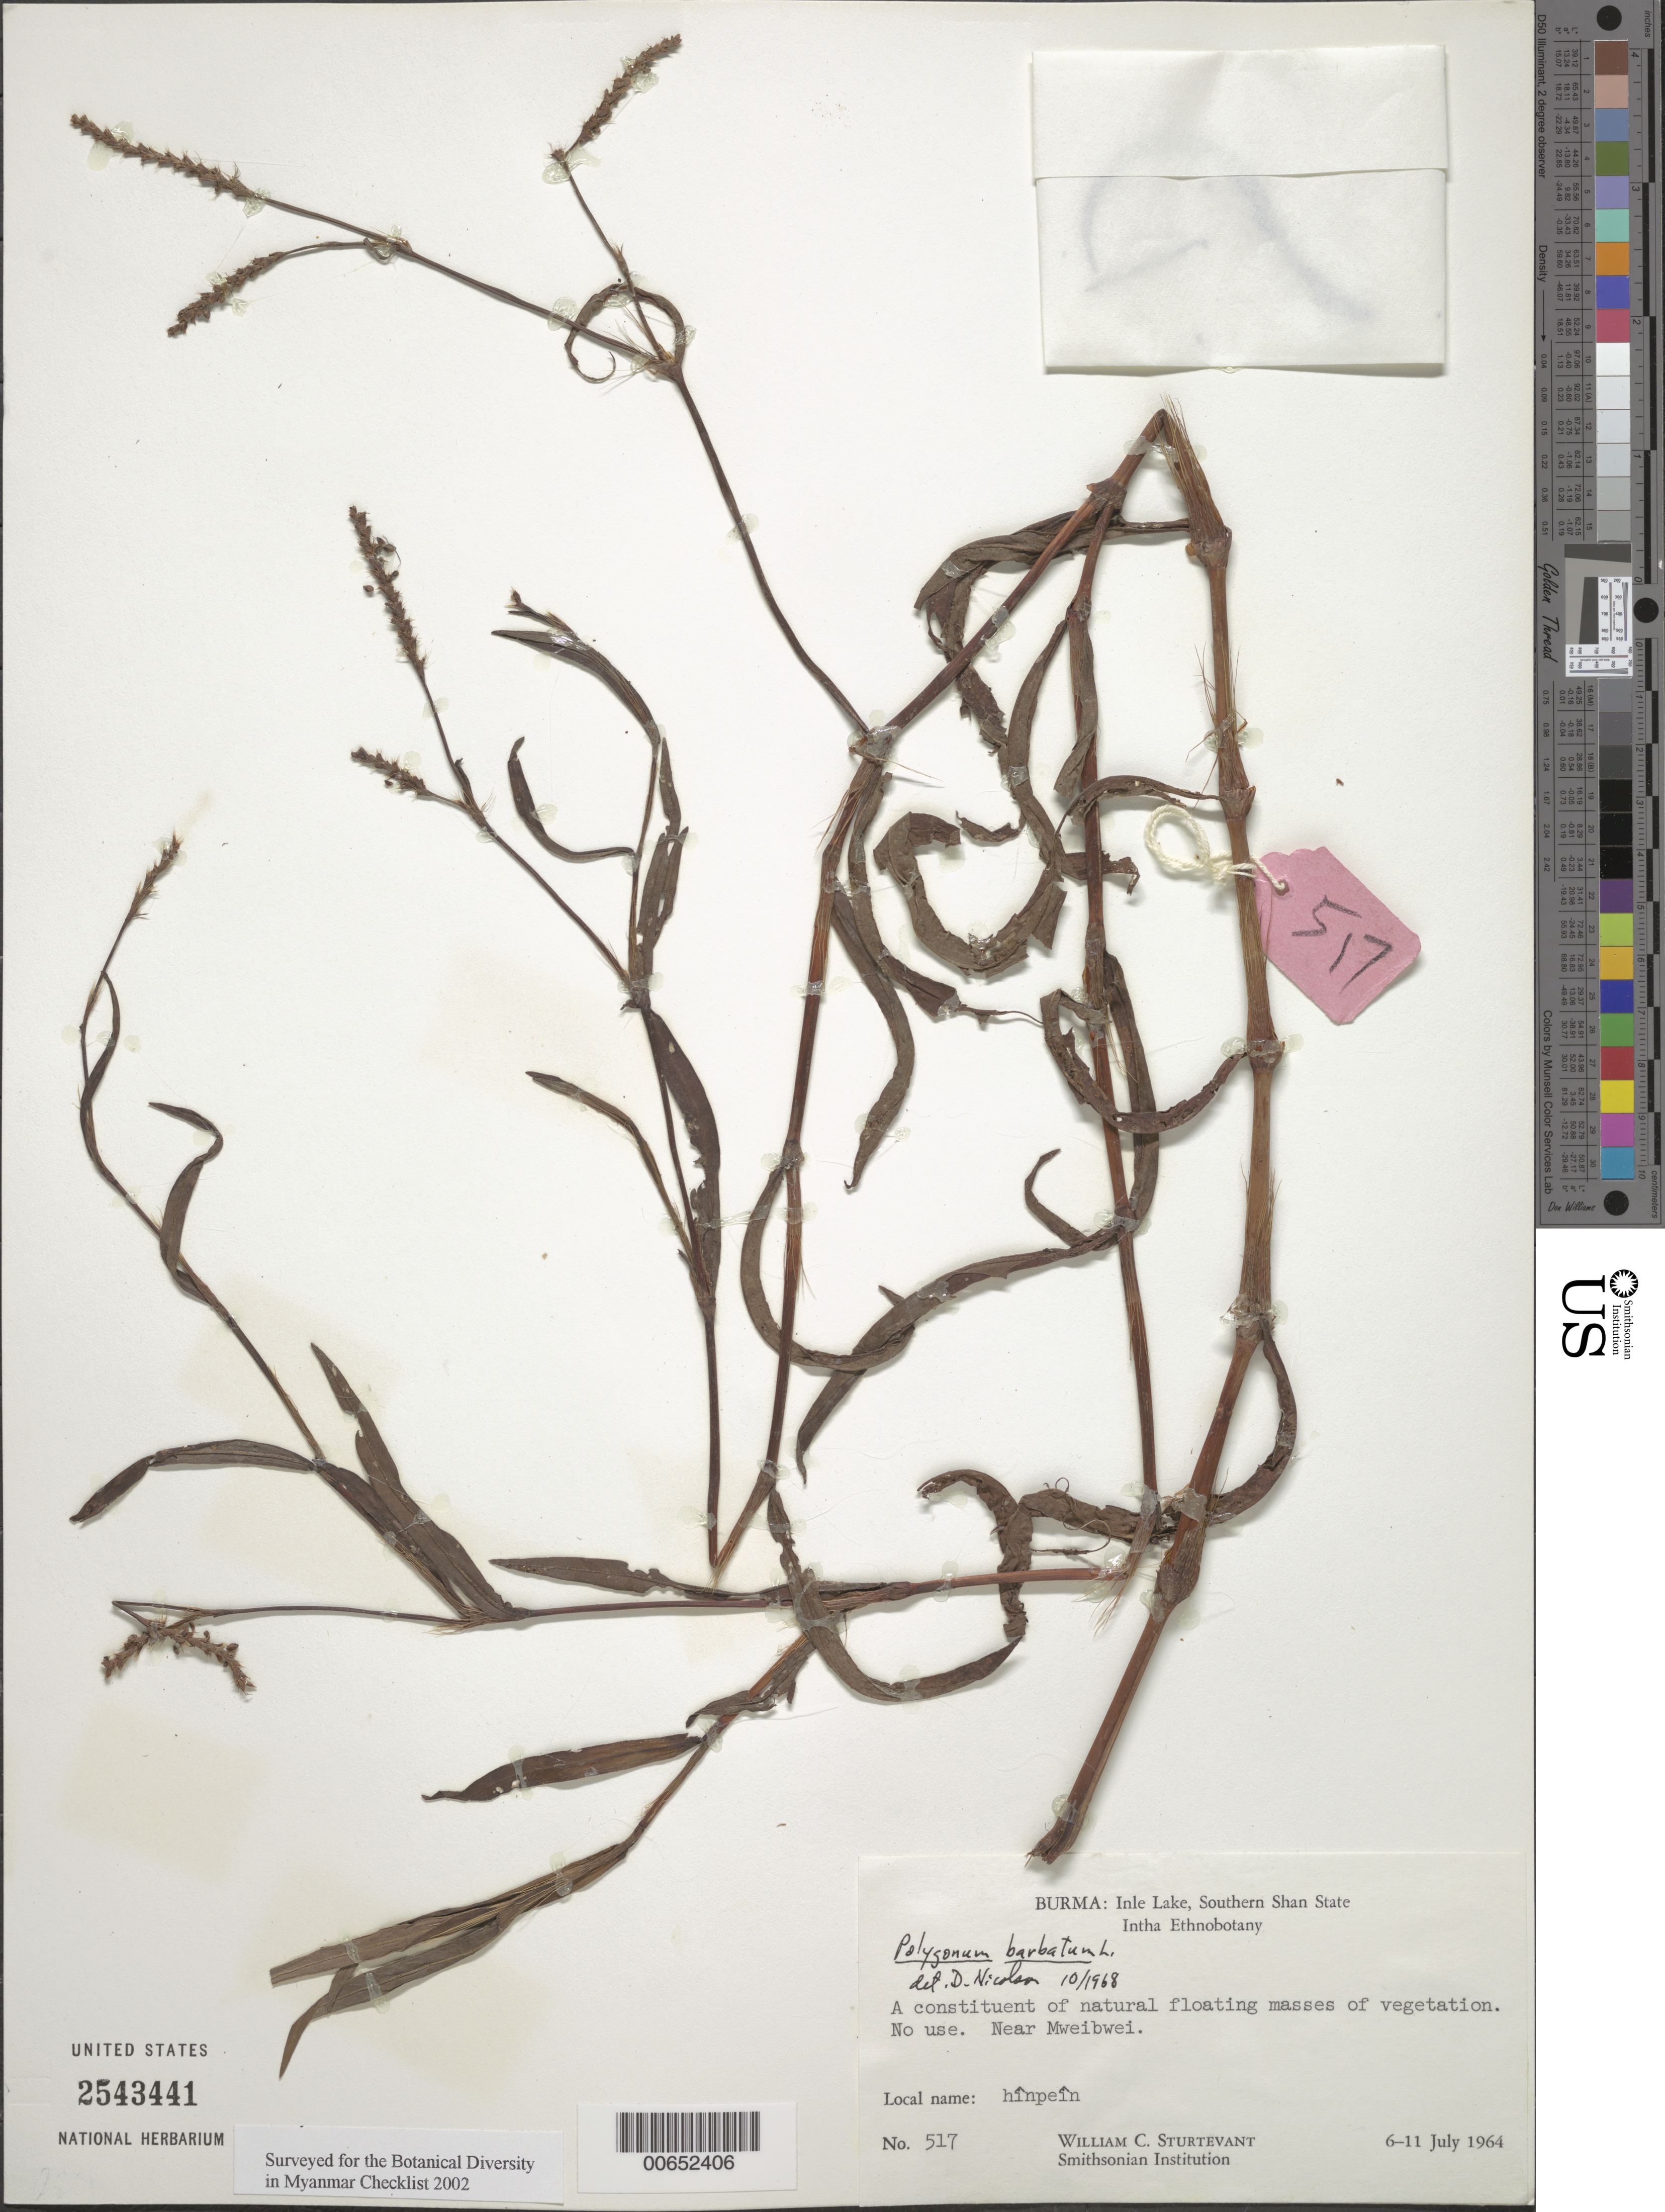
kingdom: Plantae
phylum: Tracheophyta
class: Magnoliopsida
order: Caryophyllales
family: Polygonaceae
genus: Polygonum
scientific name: Polygonum barbatum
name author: L.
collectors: W. Sturtevant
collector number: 517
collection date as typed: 06 Jul 1964 to 11 Jul 1964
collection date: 1964-07-06/1964-07-11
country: Myanmar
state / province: Shan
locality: Inle Lake, Near Mweibwei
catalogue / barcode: US 2543441